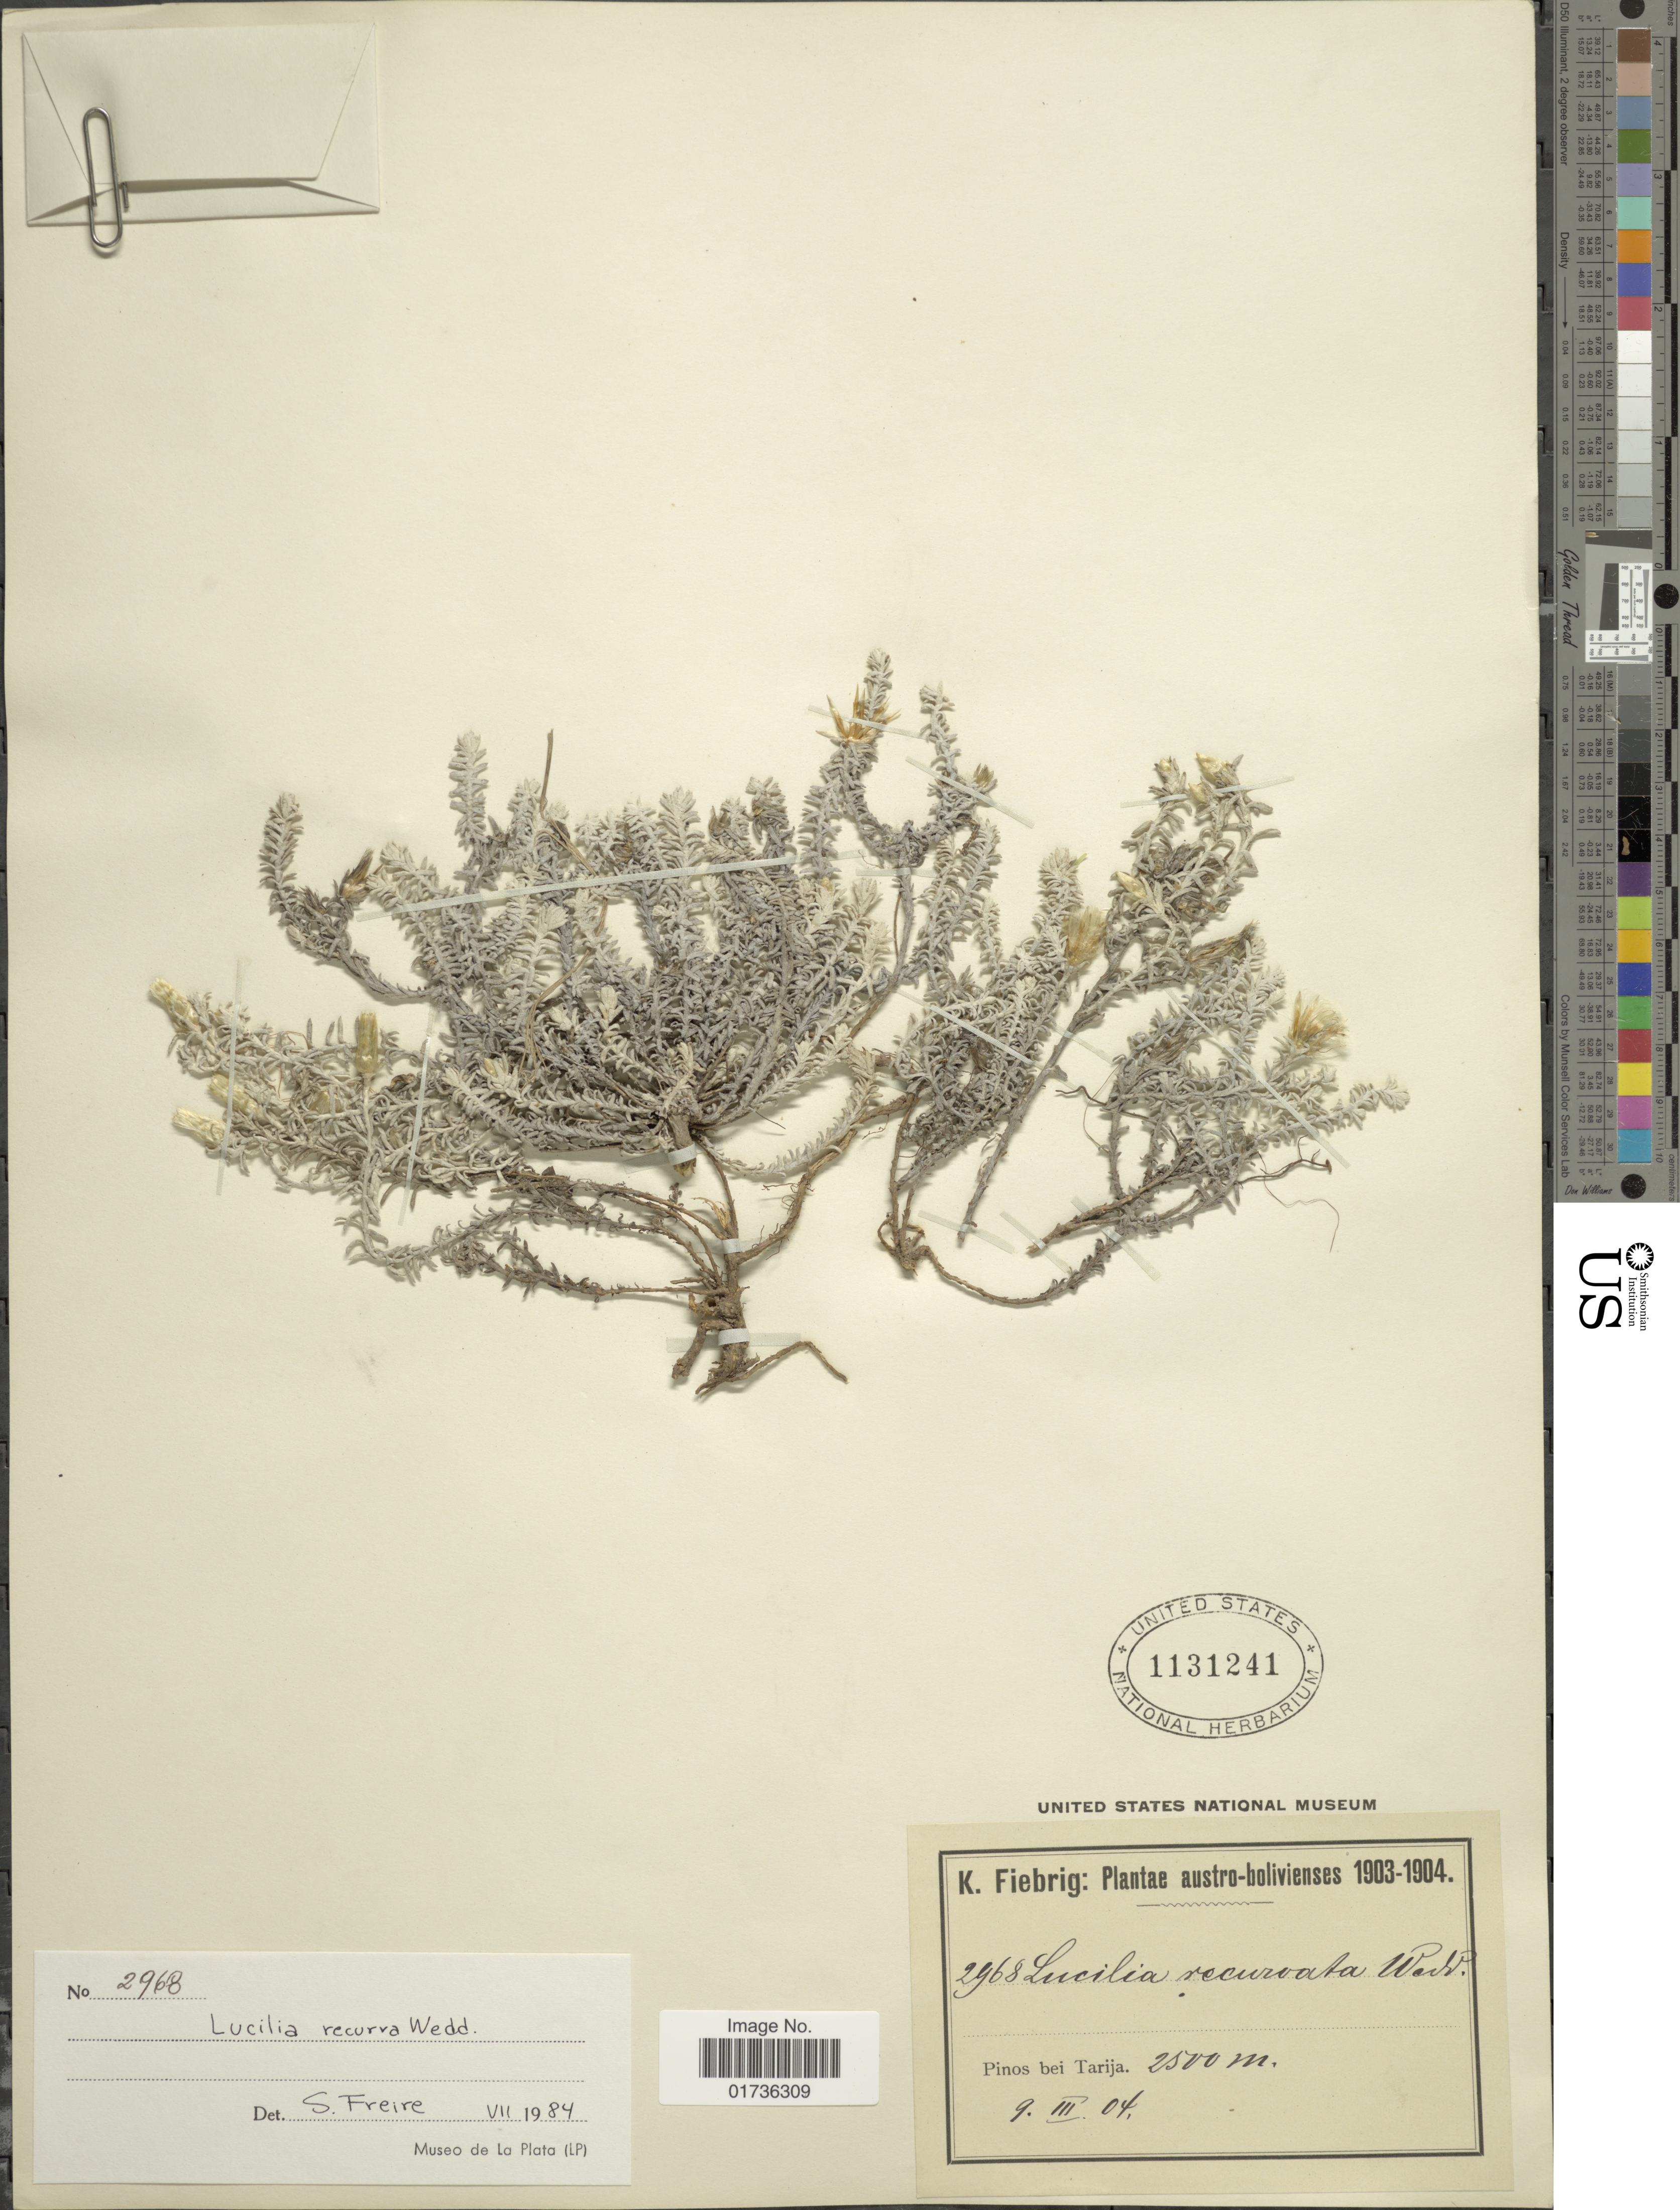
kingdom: Plantae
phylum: Tracheophyta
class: Magnoliopsida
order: Asterales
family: Asteraceae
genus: Lucilia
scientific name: Lucilia recurva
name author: Wedd.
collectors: K. Fiebrig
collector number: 2968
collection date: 1904-03-09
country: Bolivia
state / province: Tarija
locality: Austro-bolivienses, Pinos bei Tarija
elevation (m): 2500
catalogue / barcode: US 1131241